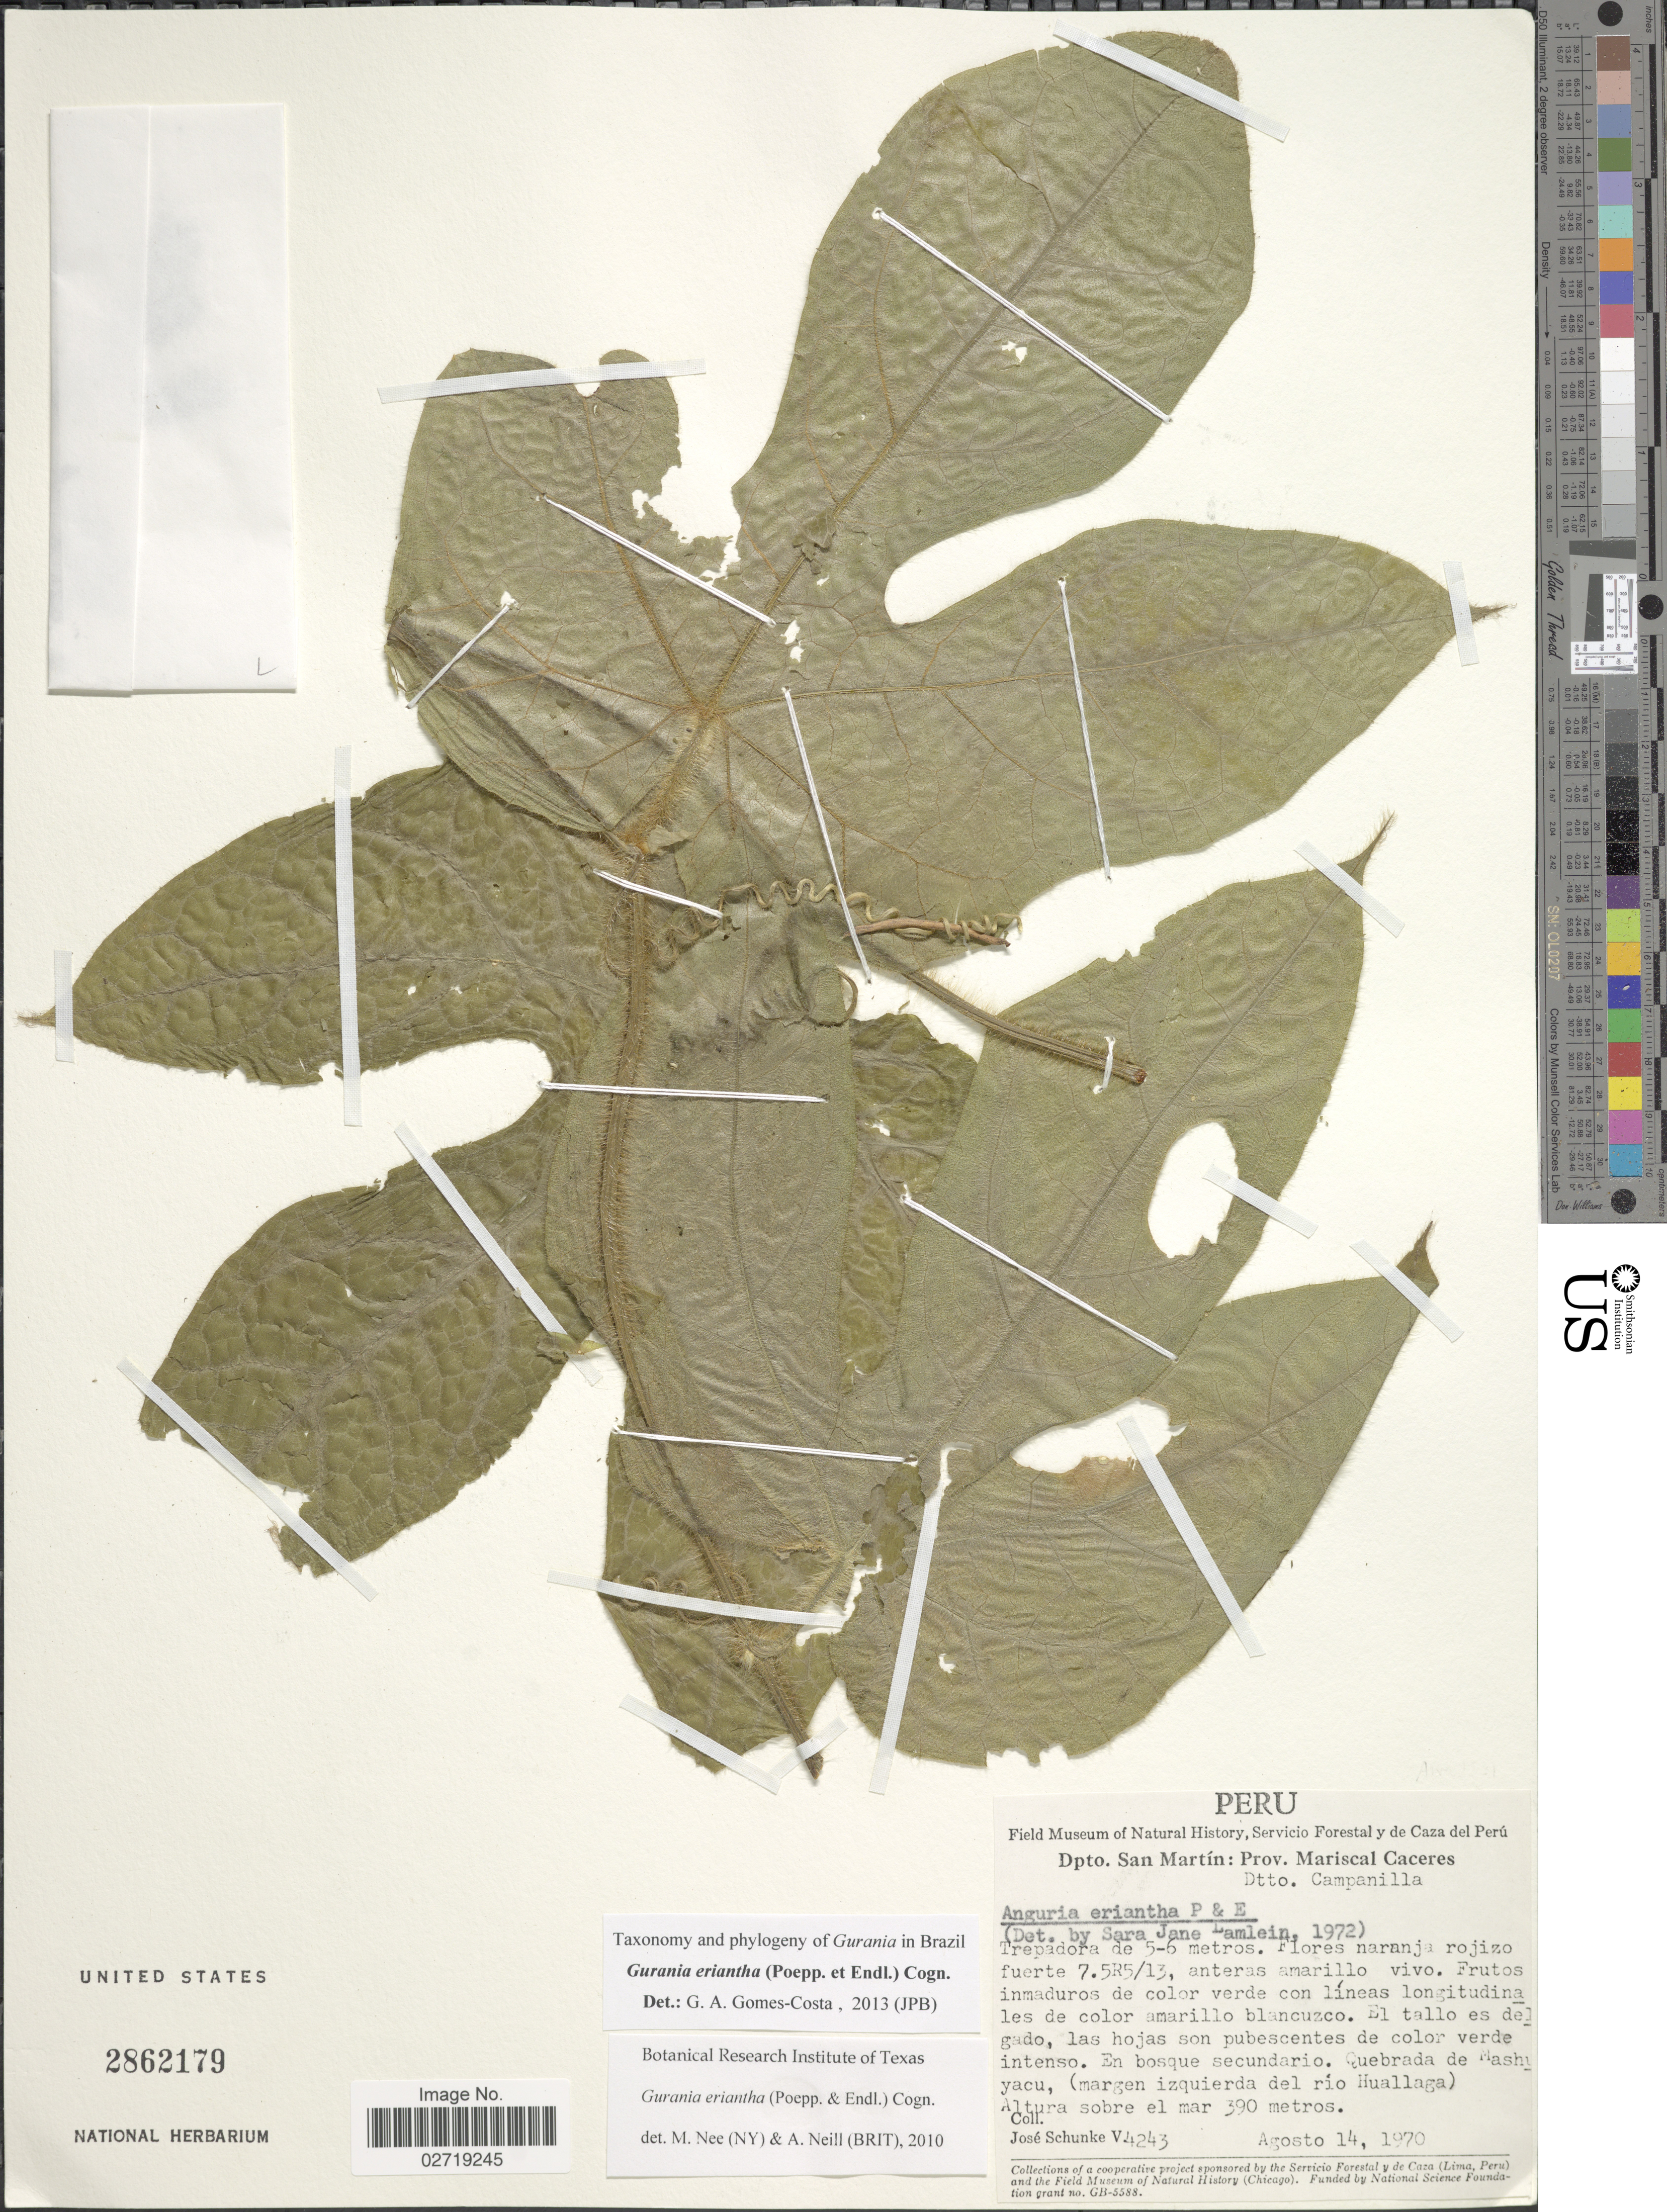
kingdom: Plantae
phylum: Tracheophyta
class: Magnoliopsida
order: Cucurbitales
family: Cucurbitaceae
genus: Gurania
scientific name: Gurania eriantha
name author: (Poepp. & Endl.) Cogn.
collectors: J. Schunke Vigo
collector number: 4243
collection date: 1970-08-14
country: Peru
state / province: San Martín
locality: Quebrada de Mashuyacu, (margen izquierda del río Huallaga), Dtto. Campanilla, Prov. Mariscal Cáceres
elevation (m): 390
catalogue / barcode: US 2862179